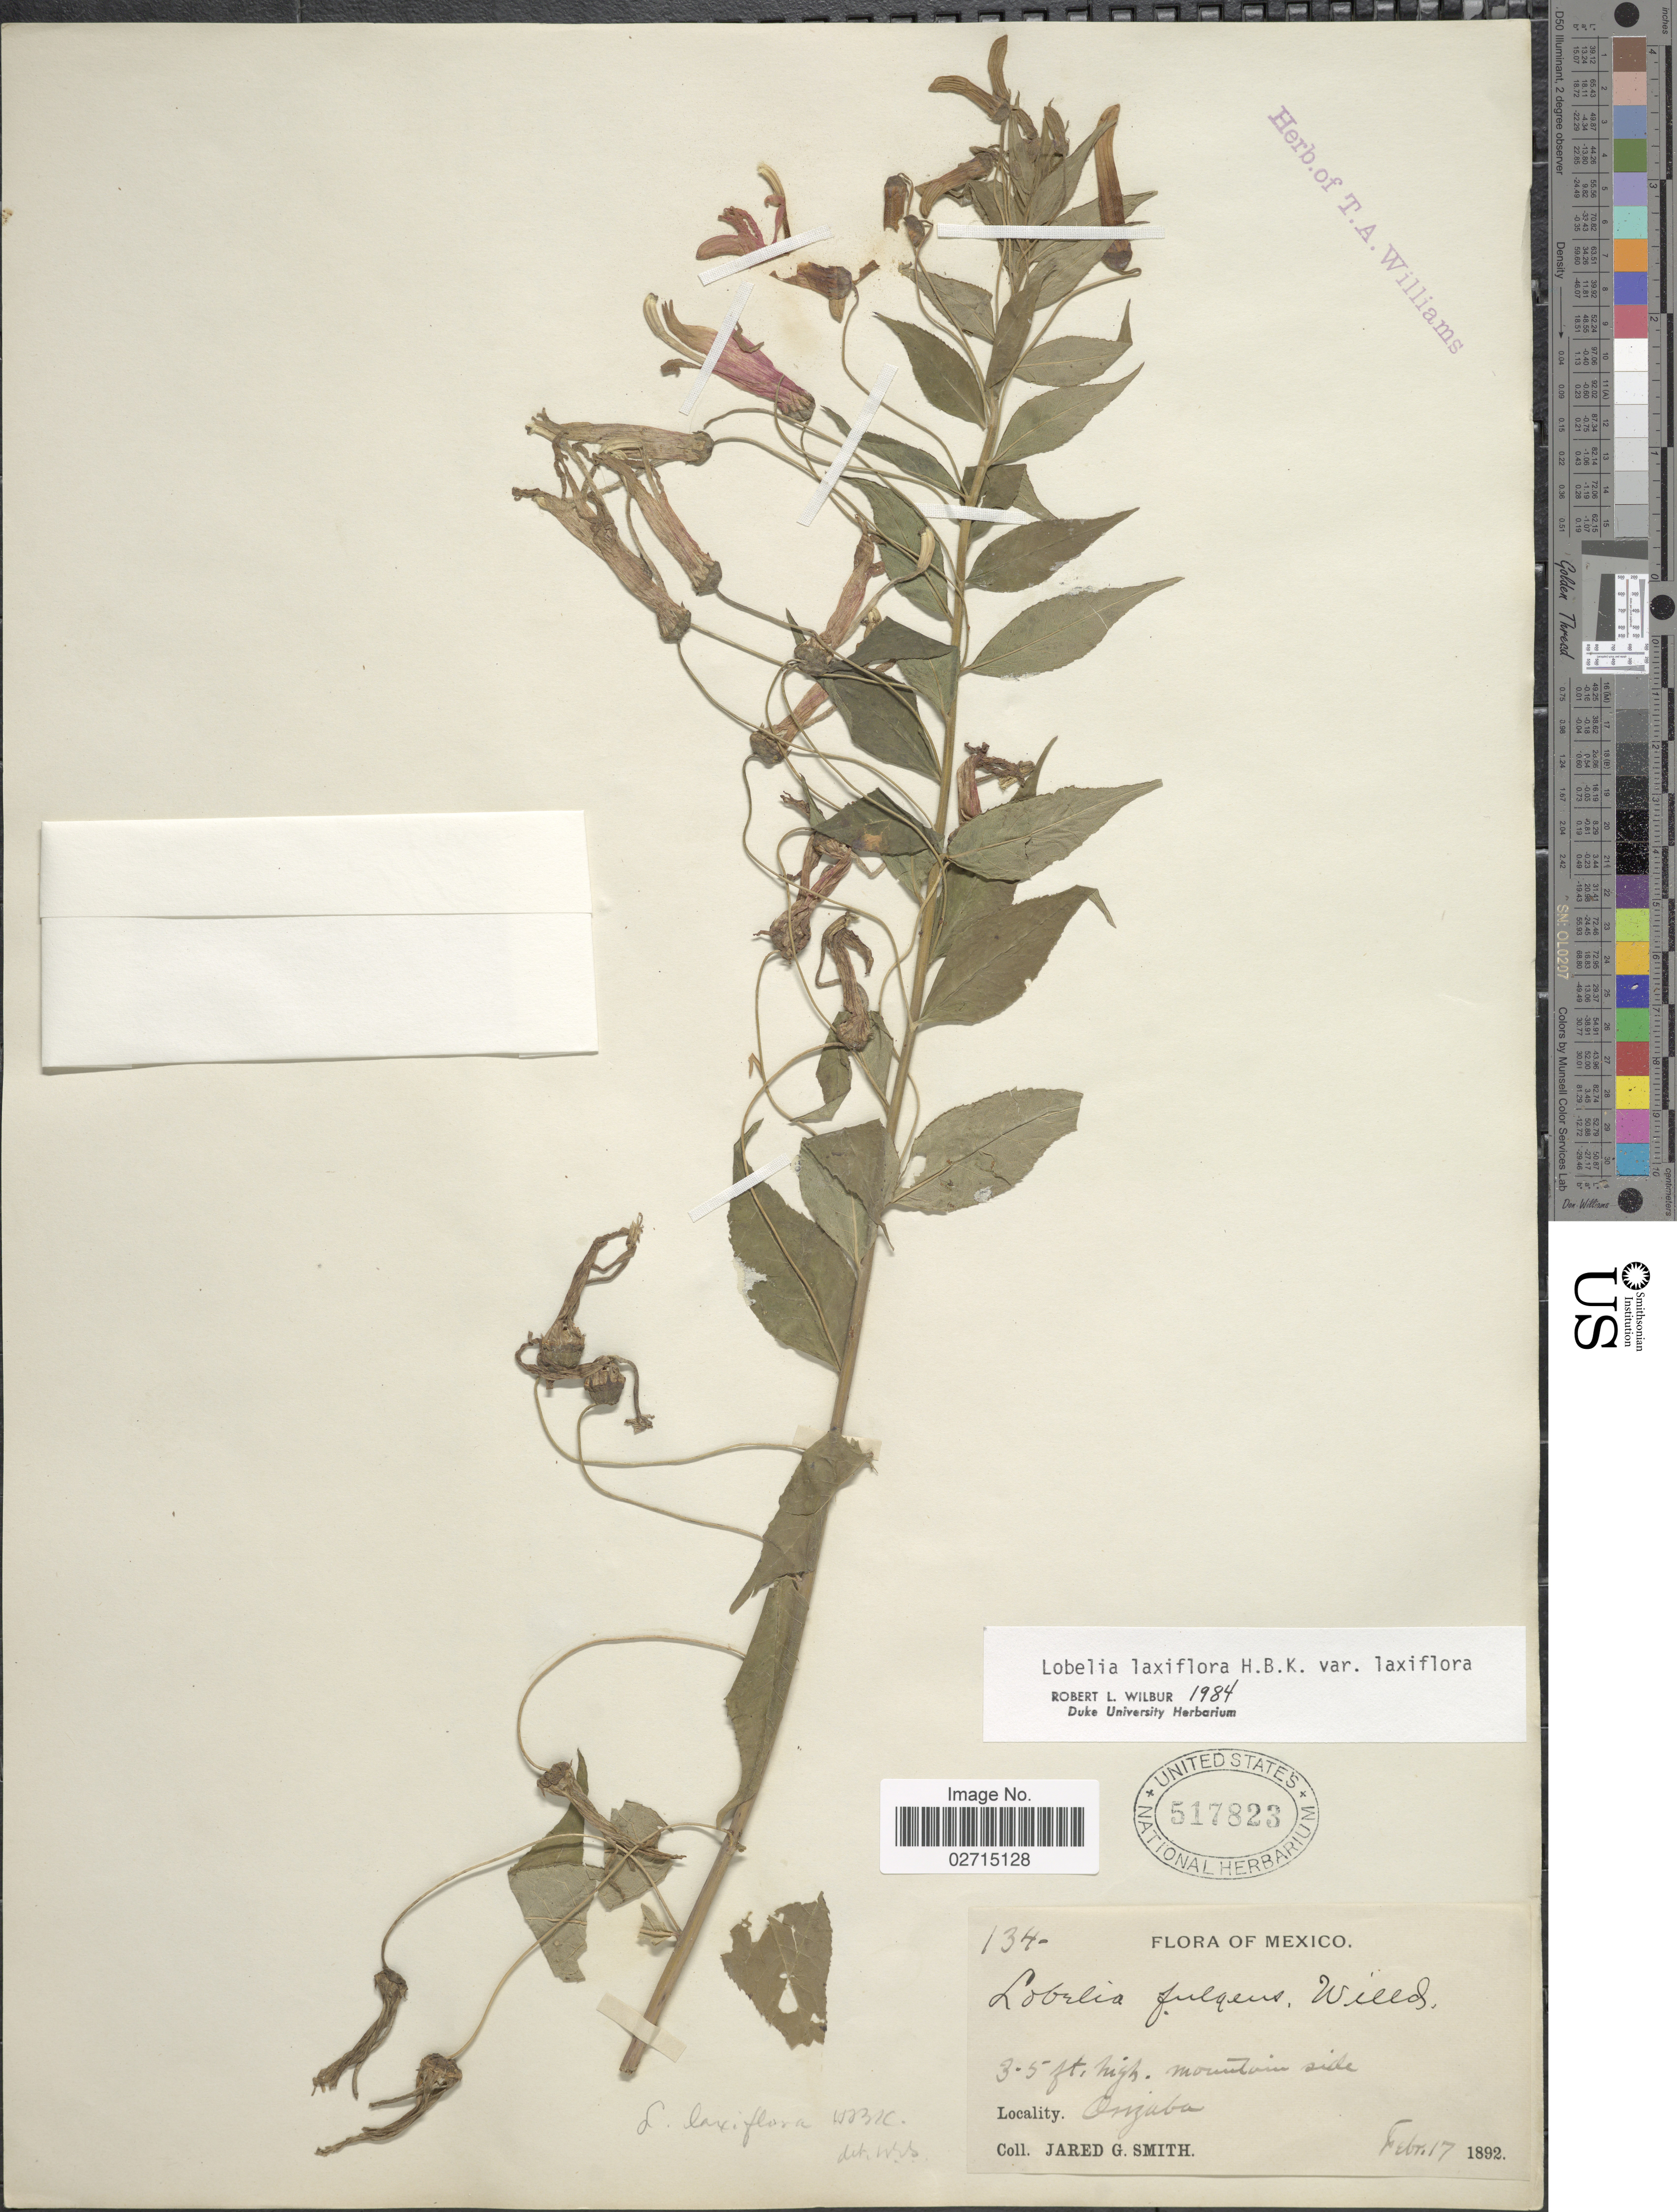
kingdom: Plantae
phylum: Tracheophyta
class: Magnoliopsida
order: Asterales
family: Campanulaceae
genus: Lobelia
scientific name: Lobelia laxiflora subsp. laxiflora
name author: Kunth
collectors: J. G. Smith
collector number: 134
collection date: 1892-02-17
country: Mexico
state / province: Veracruz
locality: Mountain side, Orizaba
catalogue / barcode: US 517823